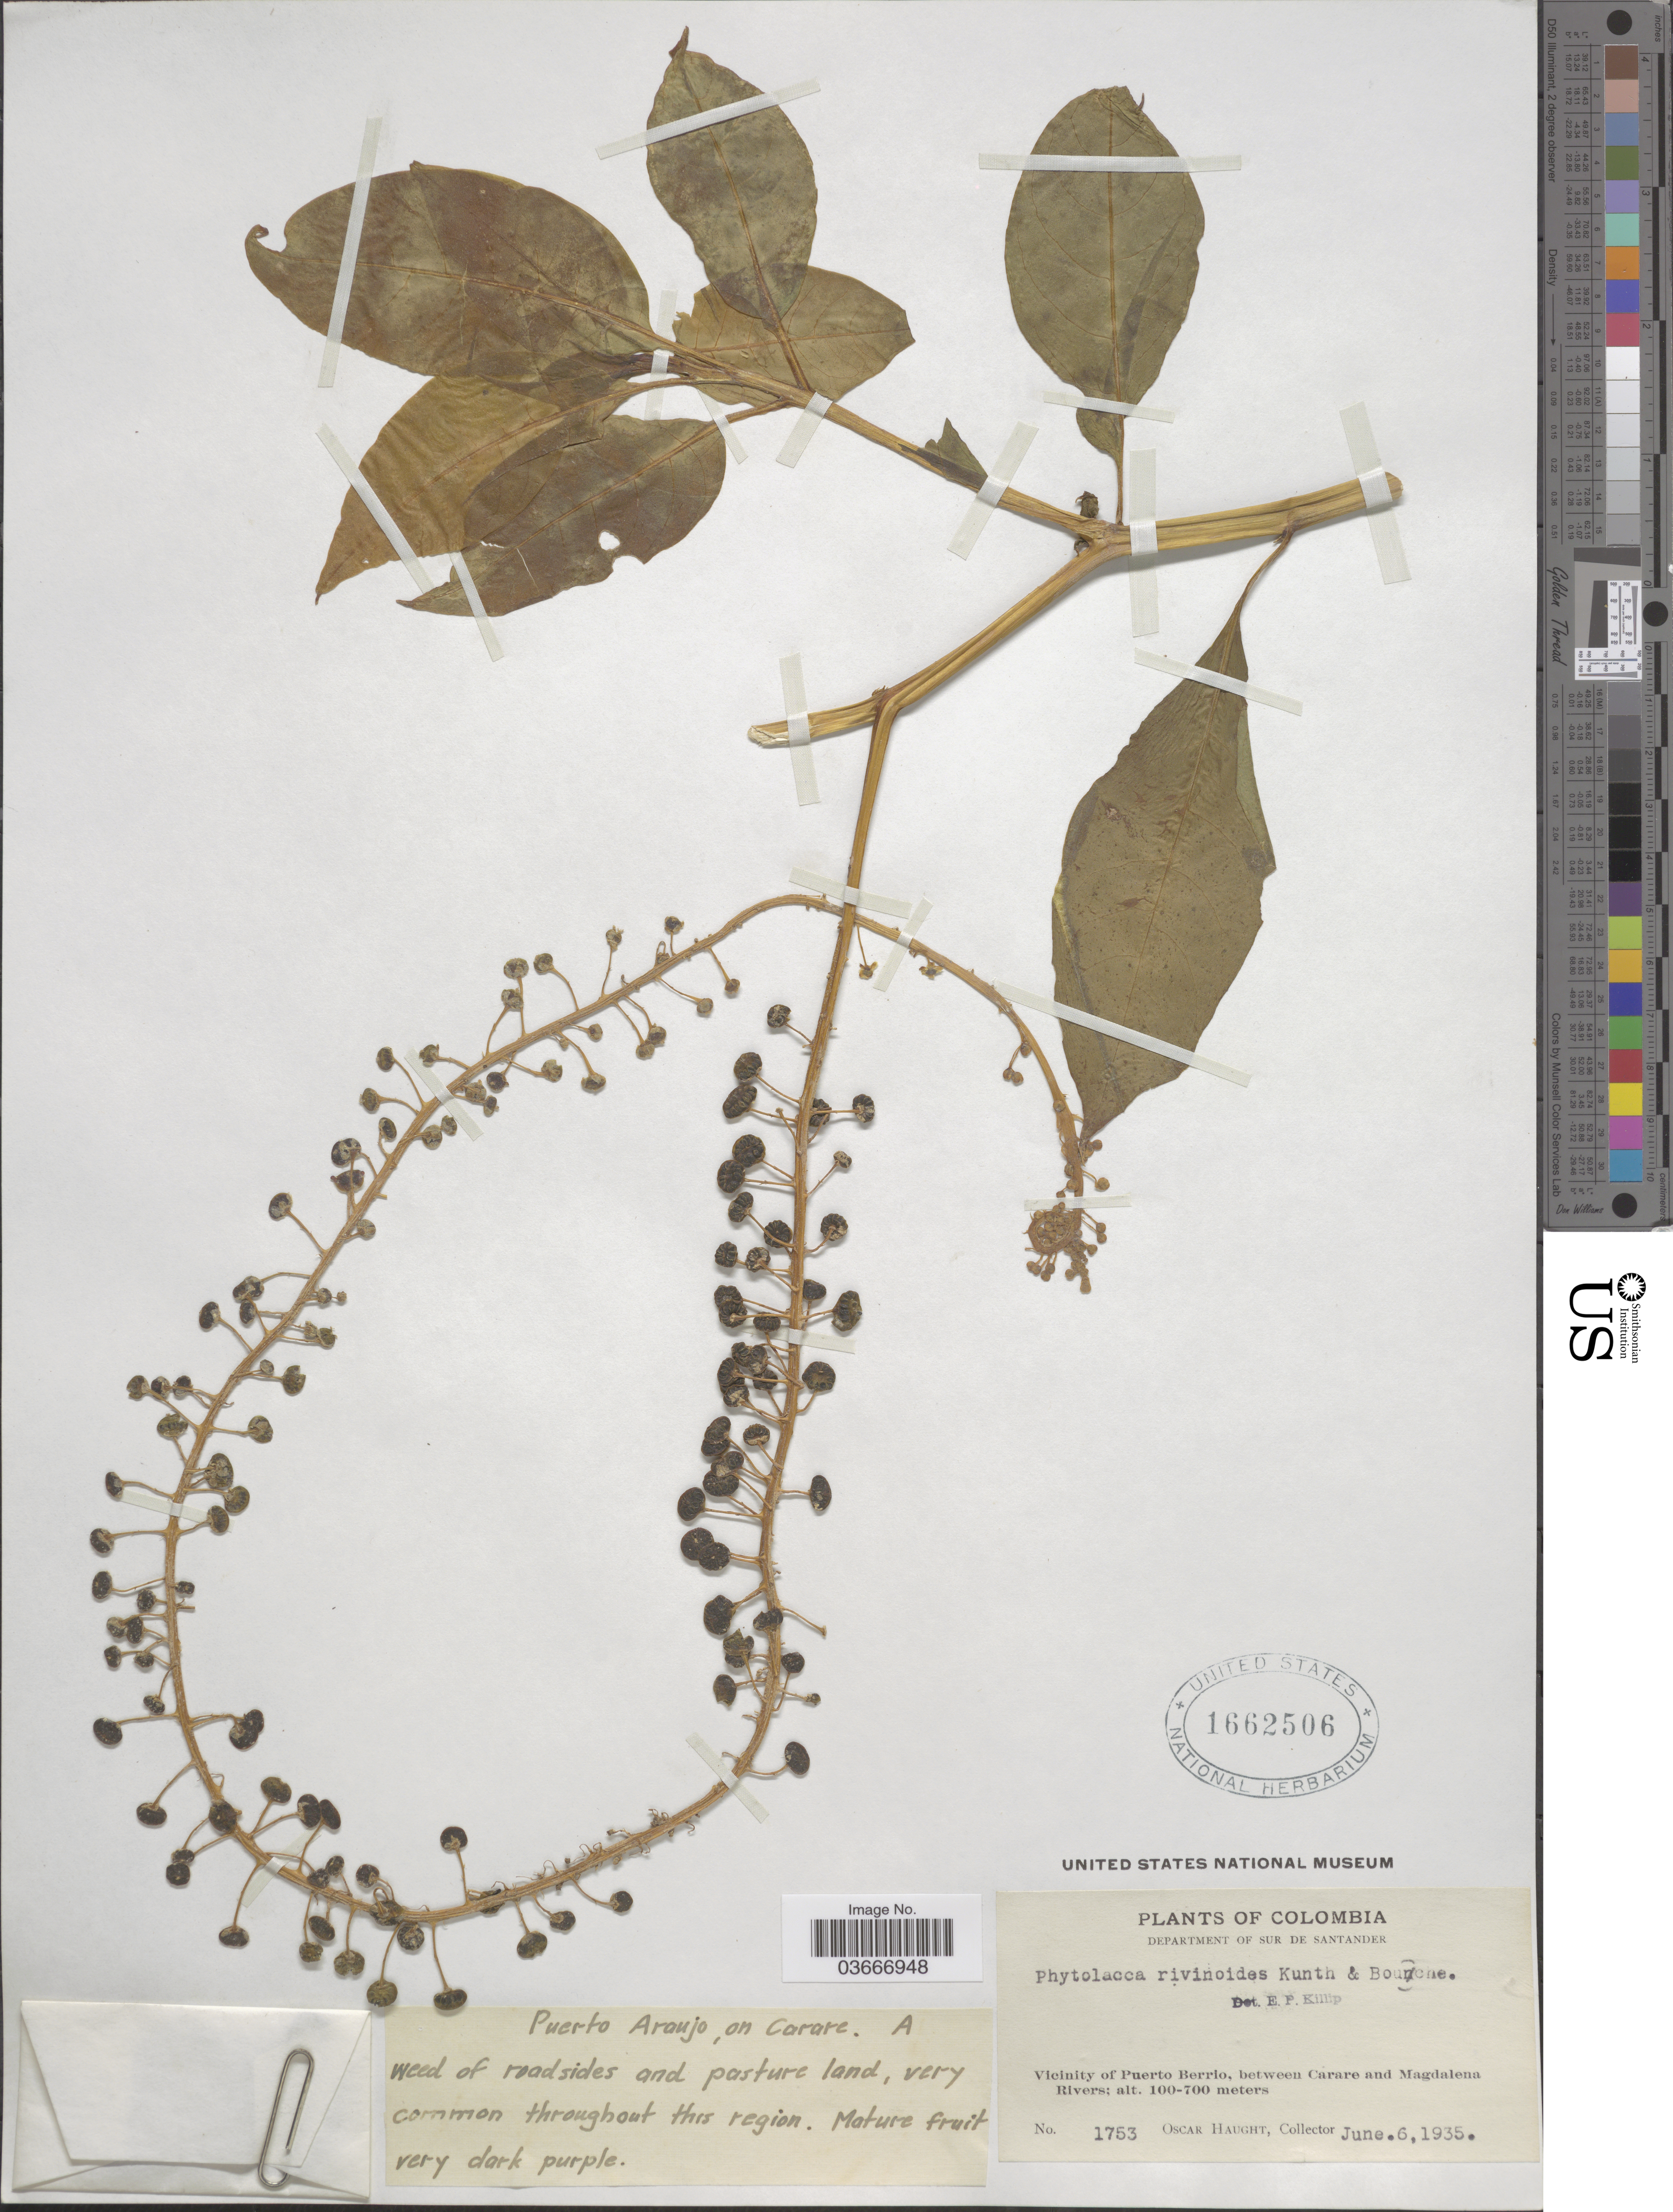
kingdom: Plantae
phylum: Tracheophyta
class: Magnoliopsida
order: Caryophyllales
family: Phytolaccaceae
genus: Phytolacca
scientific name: Phytolacca rivinoides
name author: Kunth & C.D. Bouché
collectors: O. L. Haught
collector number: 1753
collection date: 1935-06-06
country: Colombia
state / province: Santander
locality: Department of Sur de Santander. Vicinity of Puerto Berrio, between Carare and Magdalena Rivers.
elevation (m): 100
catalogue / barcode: US 1662506